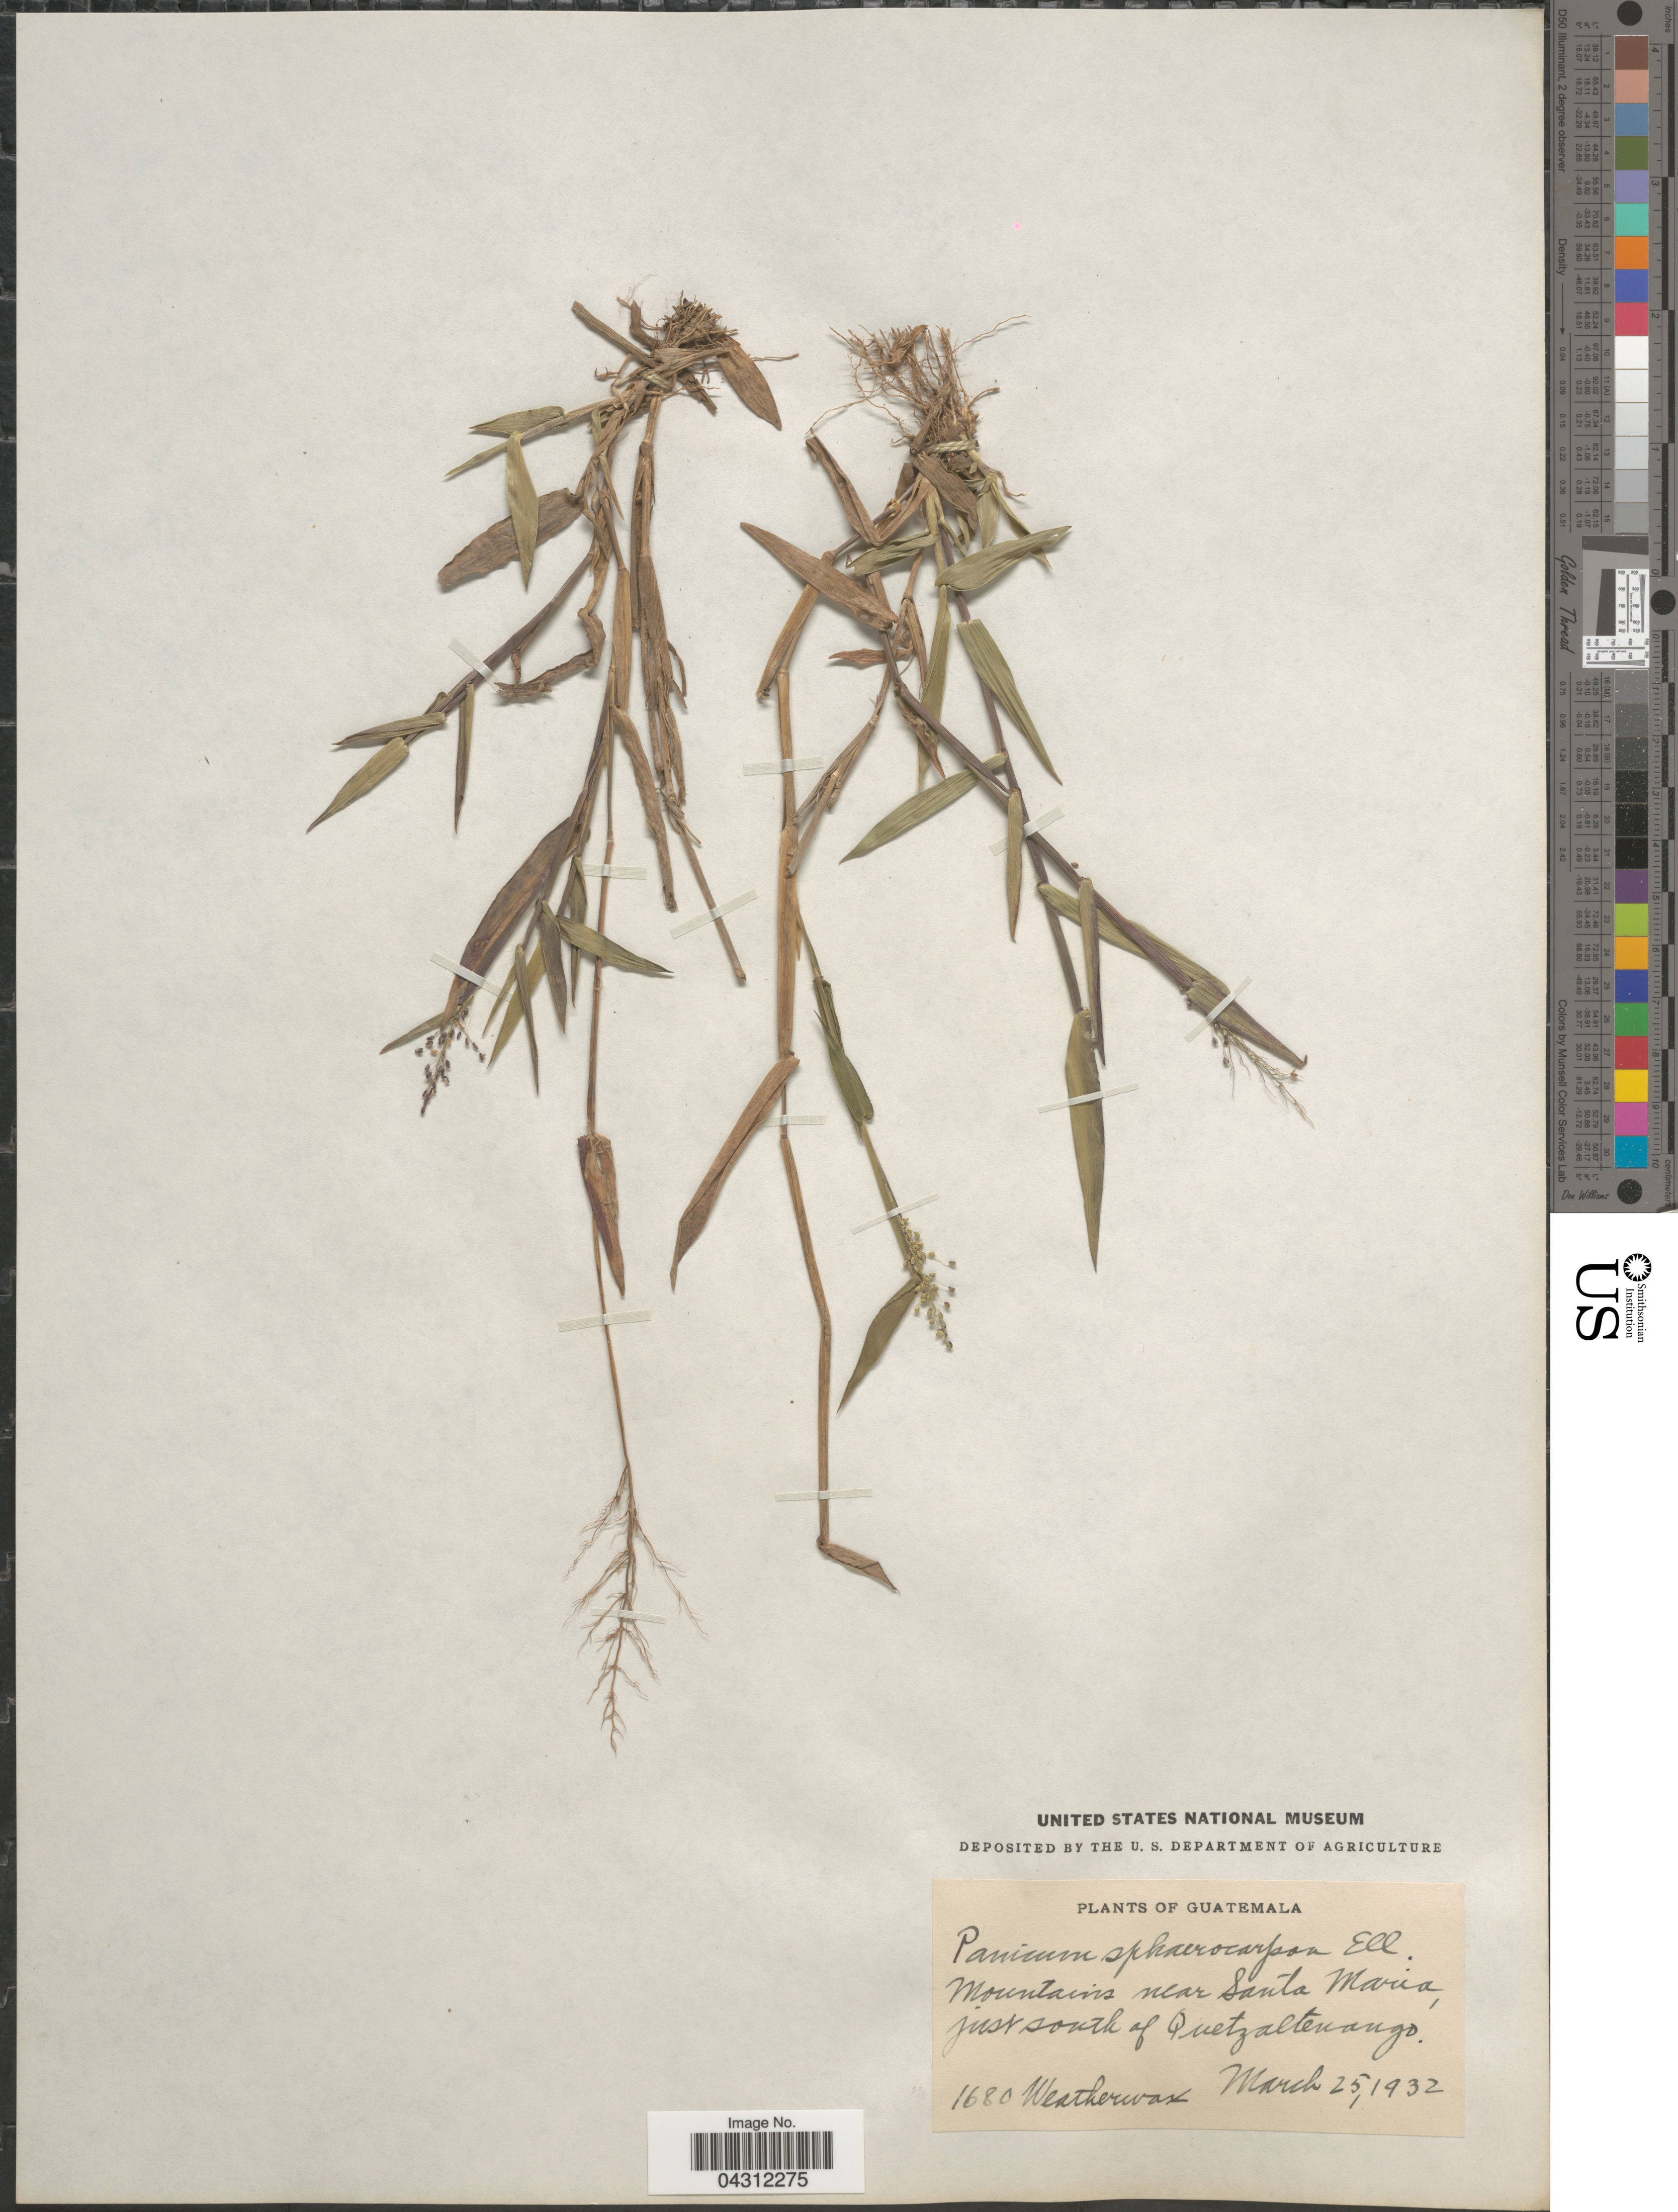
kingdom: Plantae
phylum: Tracheophyta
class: Liliopsida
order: Poales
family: Poaceae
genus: Dichanthelium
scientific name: Dichanthelium sphaerocarpon var. sphaerocarpon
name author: (Elliott) Gould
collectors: -. Weatherwax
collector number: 1680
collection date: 1932-03-25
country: Guatemala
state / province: Quetzaltenango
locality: Mountains near Santa Maria, just south of Quetzaltenango.